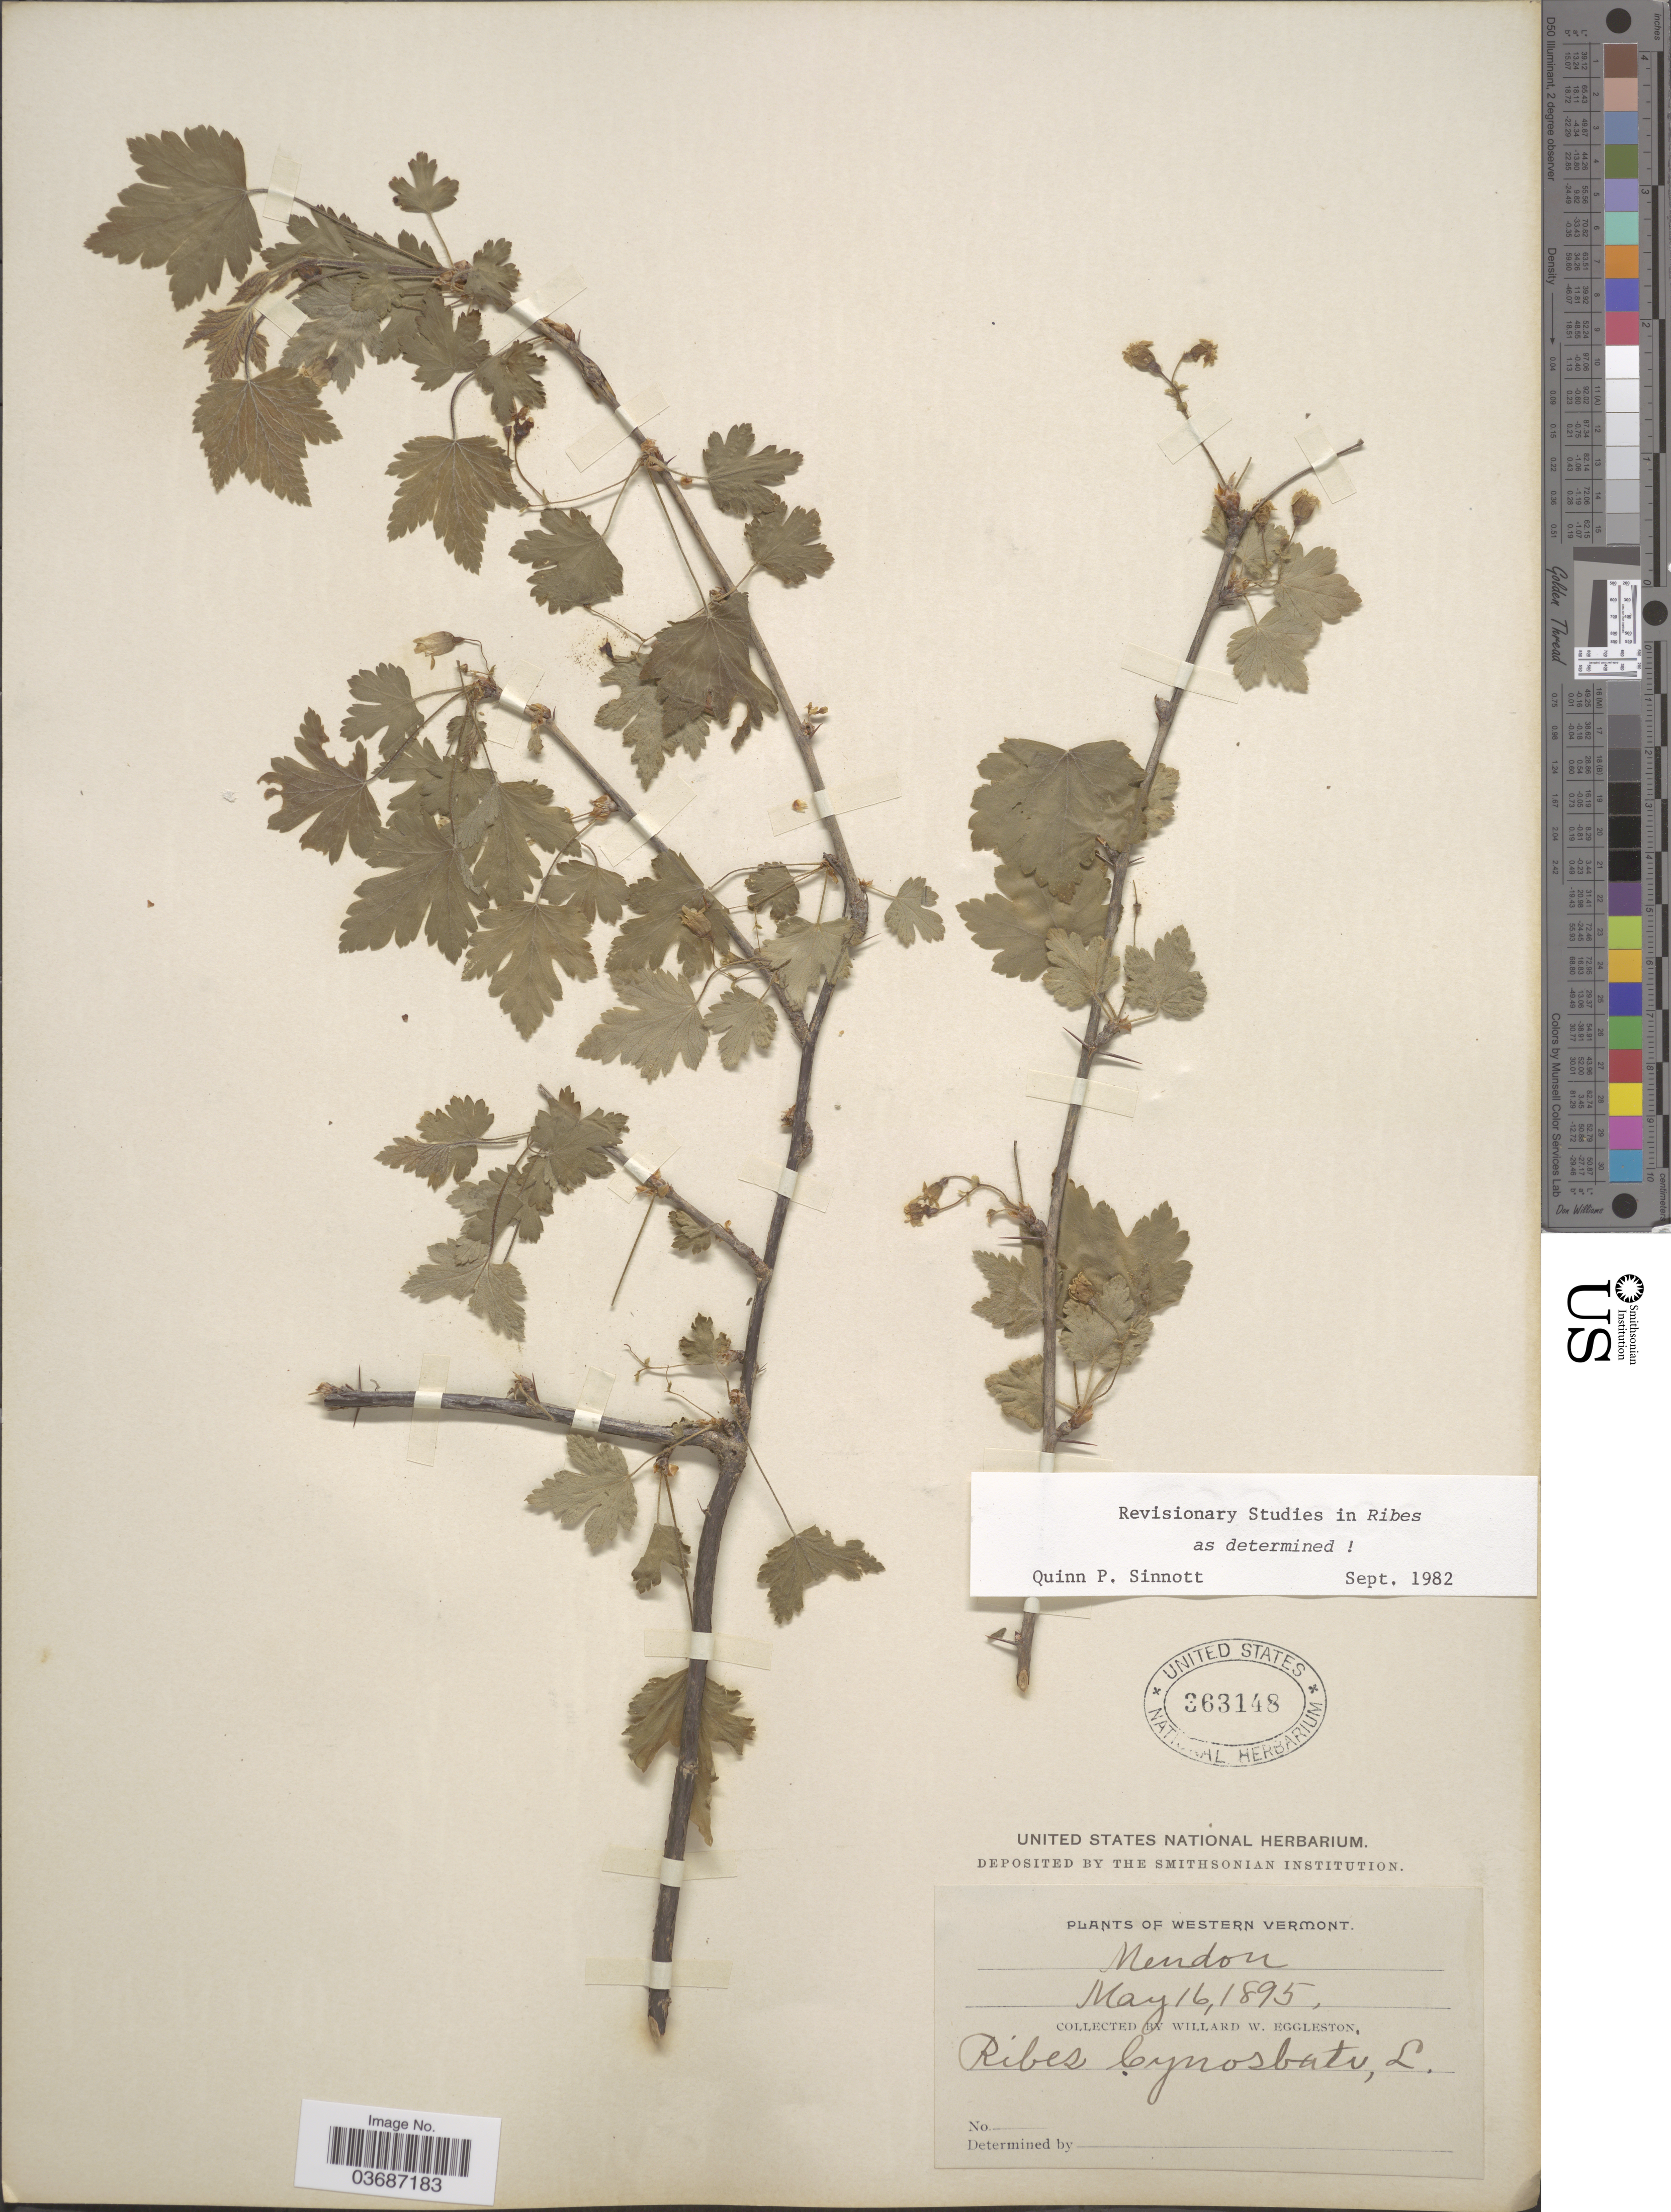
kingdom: Plantae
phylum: Tracheophyta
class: Magnoliopsida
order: Saxifragales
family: Grossulariaceae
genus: Ribes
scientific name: Ribes cynosbati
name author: L.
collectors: W. W. Eggleston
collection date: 1895-05-16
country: United States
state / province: Vermont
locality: Western Vermont. Mendon.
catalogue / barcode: US 363148